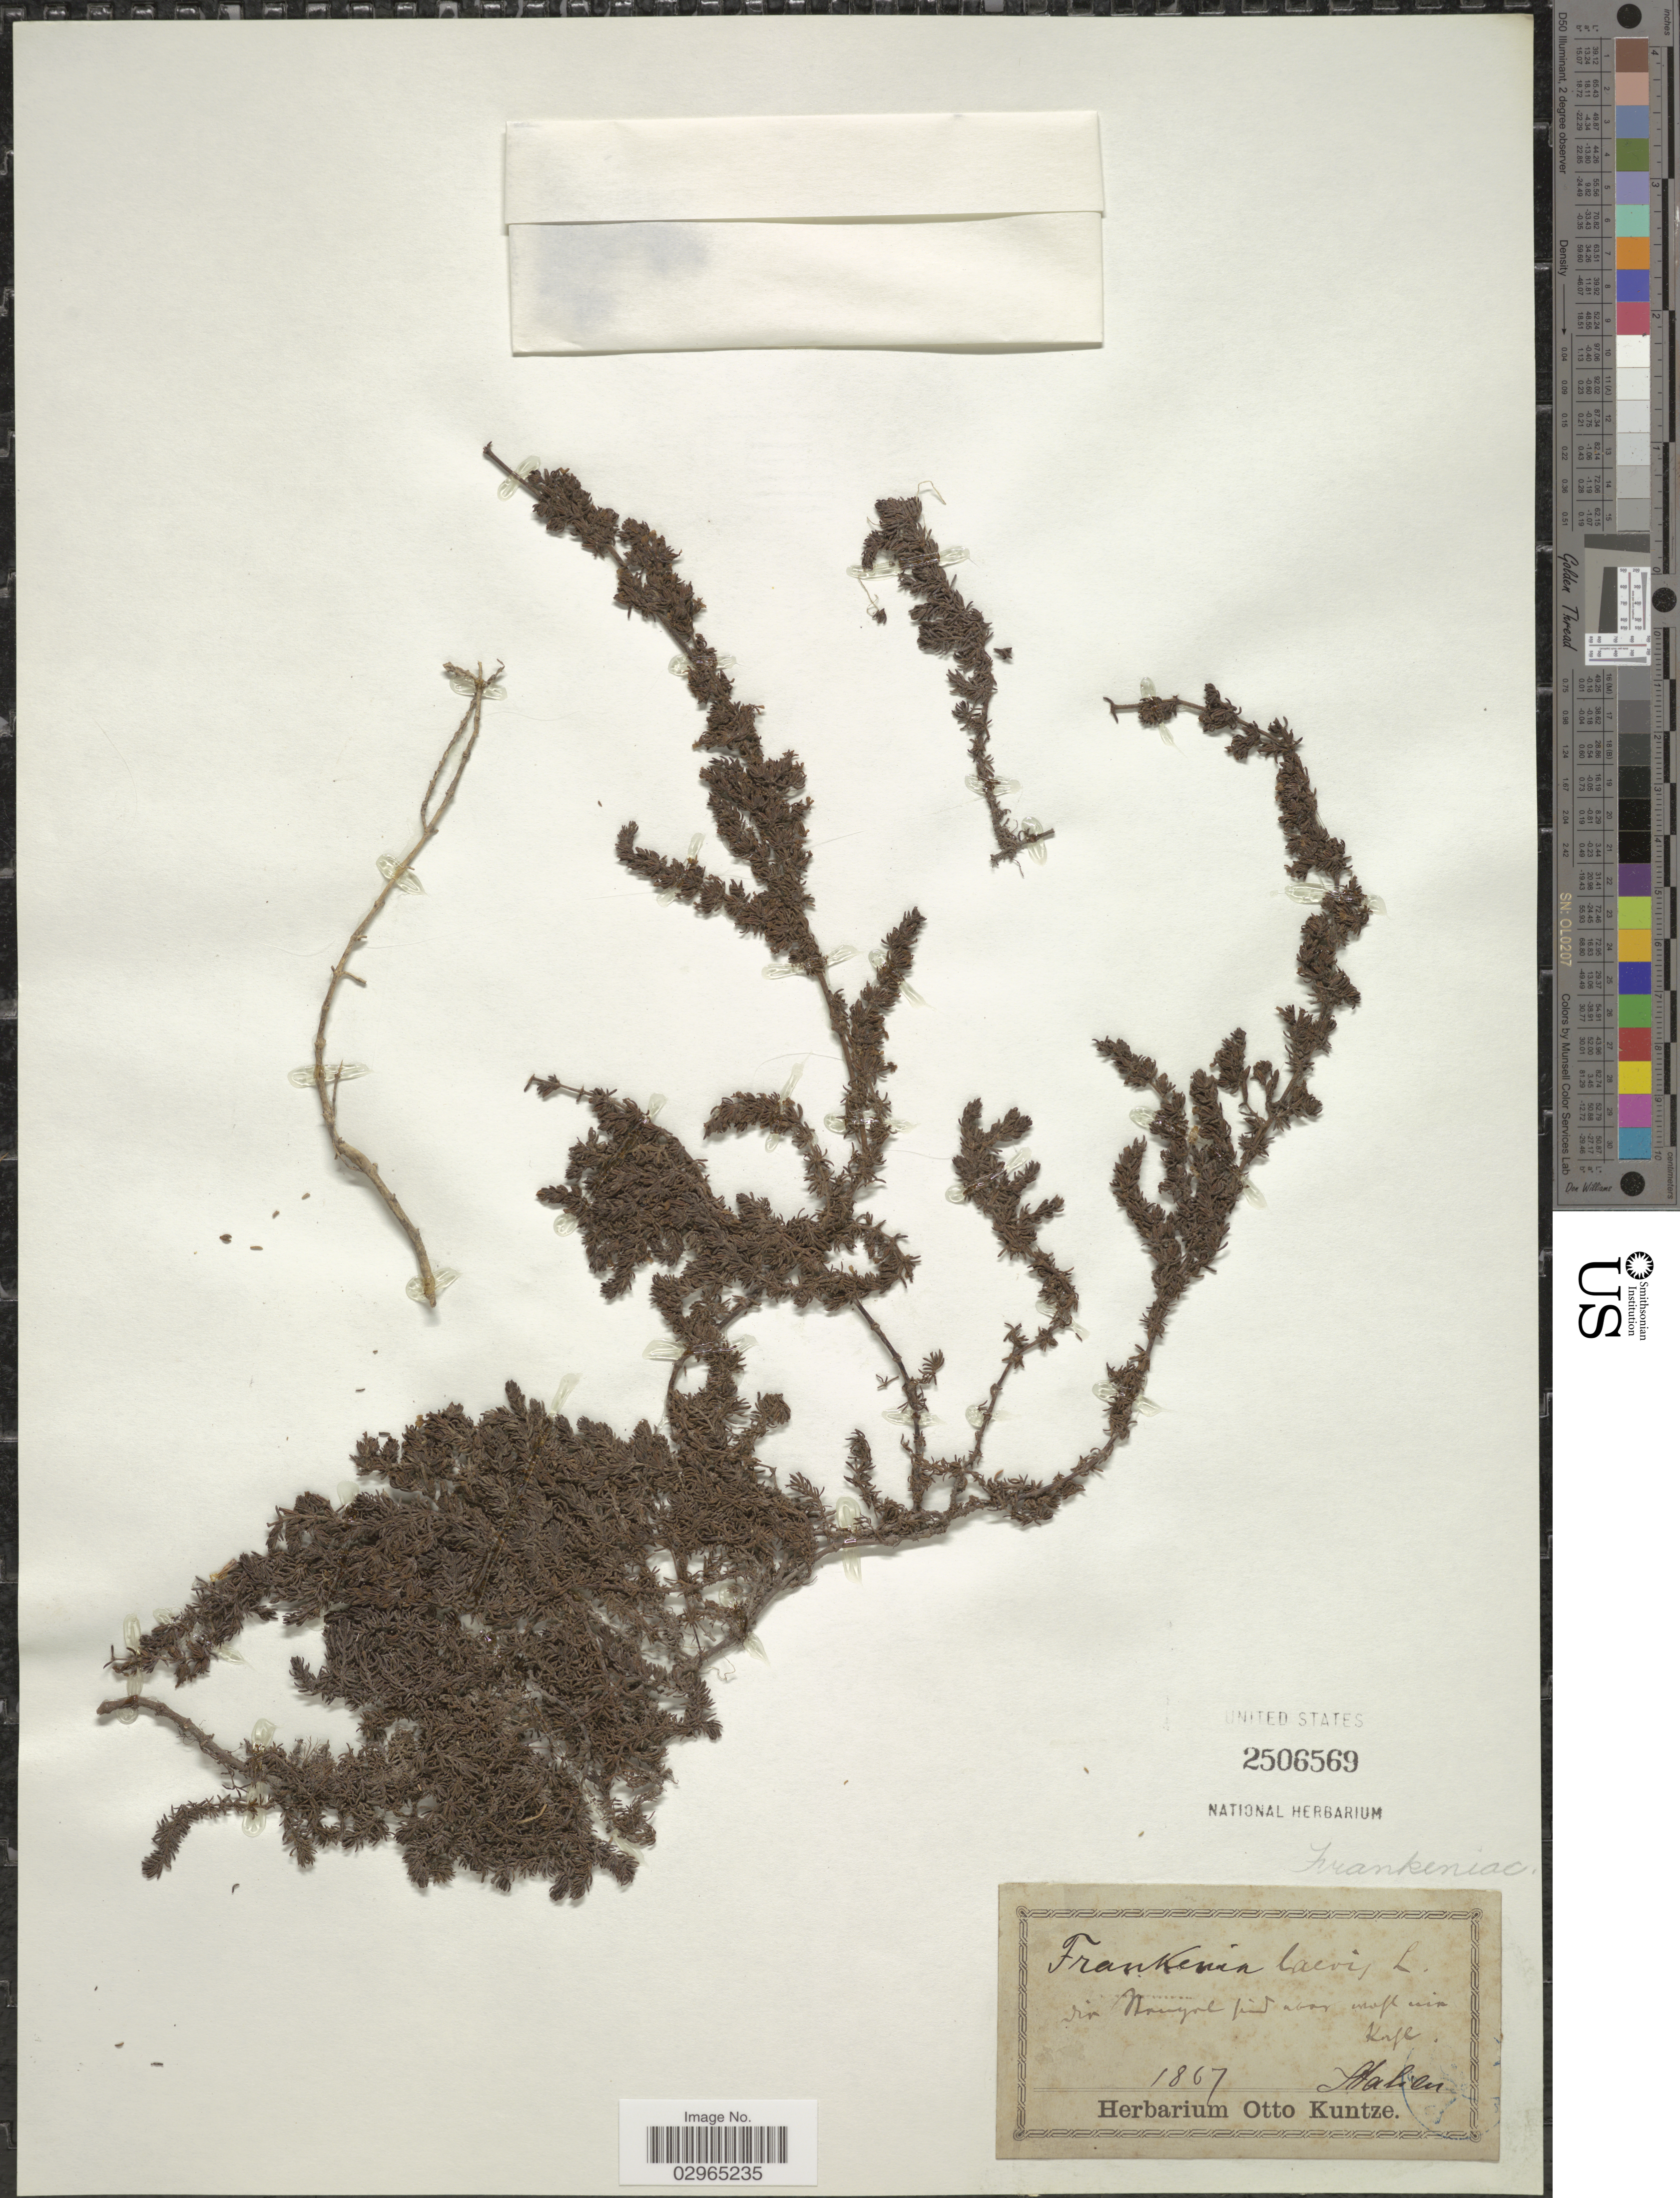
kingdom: Plantae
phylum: Tracheophyta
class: Magnoliopsida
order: Caryophyllales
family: Frankeniaceae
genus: Frankenia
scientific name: Frankenia laevis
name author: L.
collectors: ex herb. Otto Kuntze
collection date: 1867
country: Italy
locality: Italien.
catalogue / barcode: US 2506569